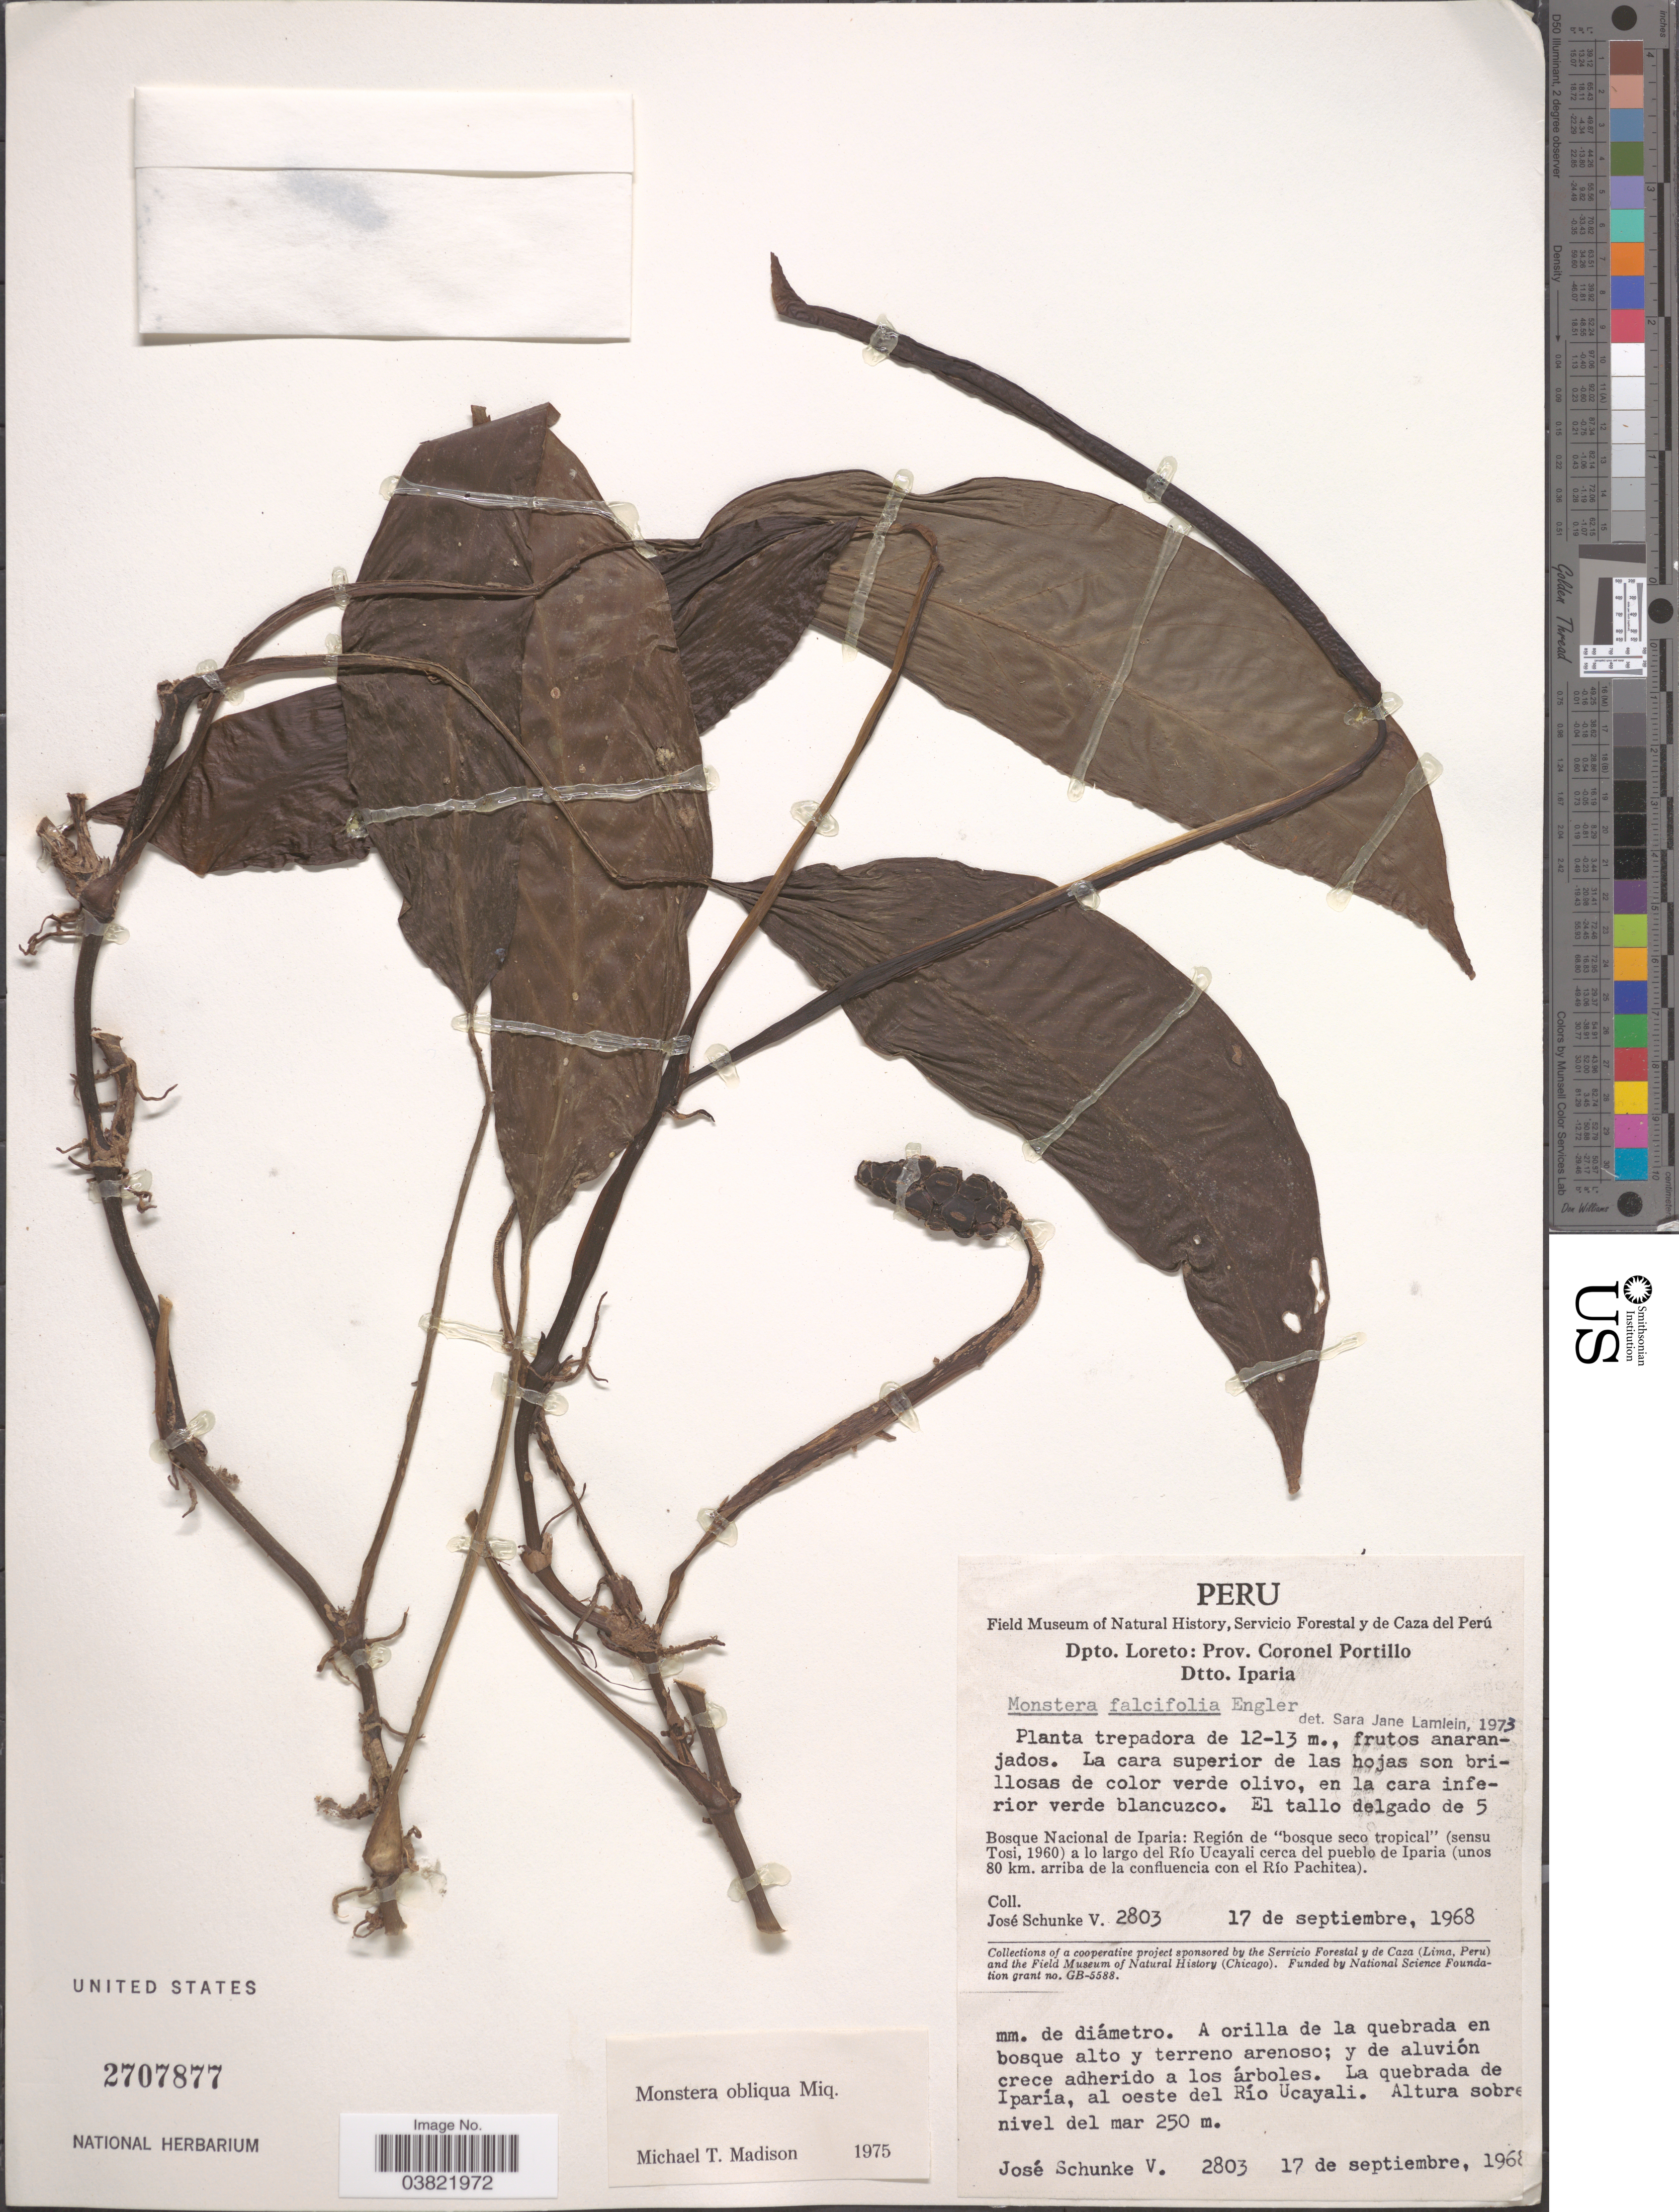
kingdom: Plantae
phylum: Tracheophyta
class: Liliopsida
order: Alismatales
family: Araceae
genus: Monstera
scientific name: Monstera obliqua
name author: Miq.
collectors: J. Schunke Vigo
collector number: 2803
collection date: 1968-09-17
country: Peru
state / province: Loreto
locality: Dpto. Loreto: Prov. Coronel Portillo. Dtto. Iparia. Bosque Nacional de Iparia: Región de "bosque seco tropical" (sensu Tosi, 1960) a lo largo del Río Ucayali cerca del pueblo de Iparia (unos 80 km. arriba de la confluencia con el Río Pachitea). La quebrada de Iparía, al oeste del Río Ucayali.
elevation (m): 250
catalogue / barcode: US 2707877